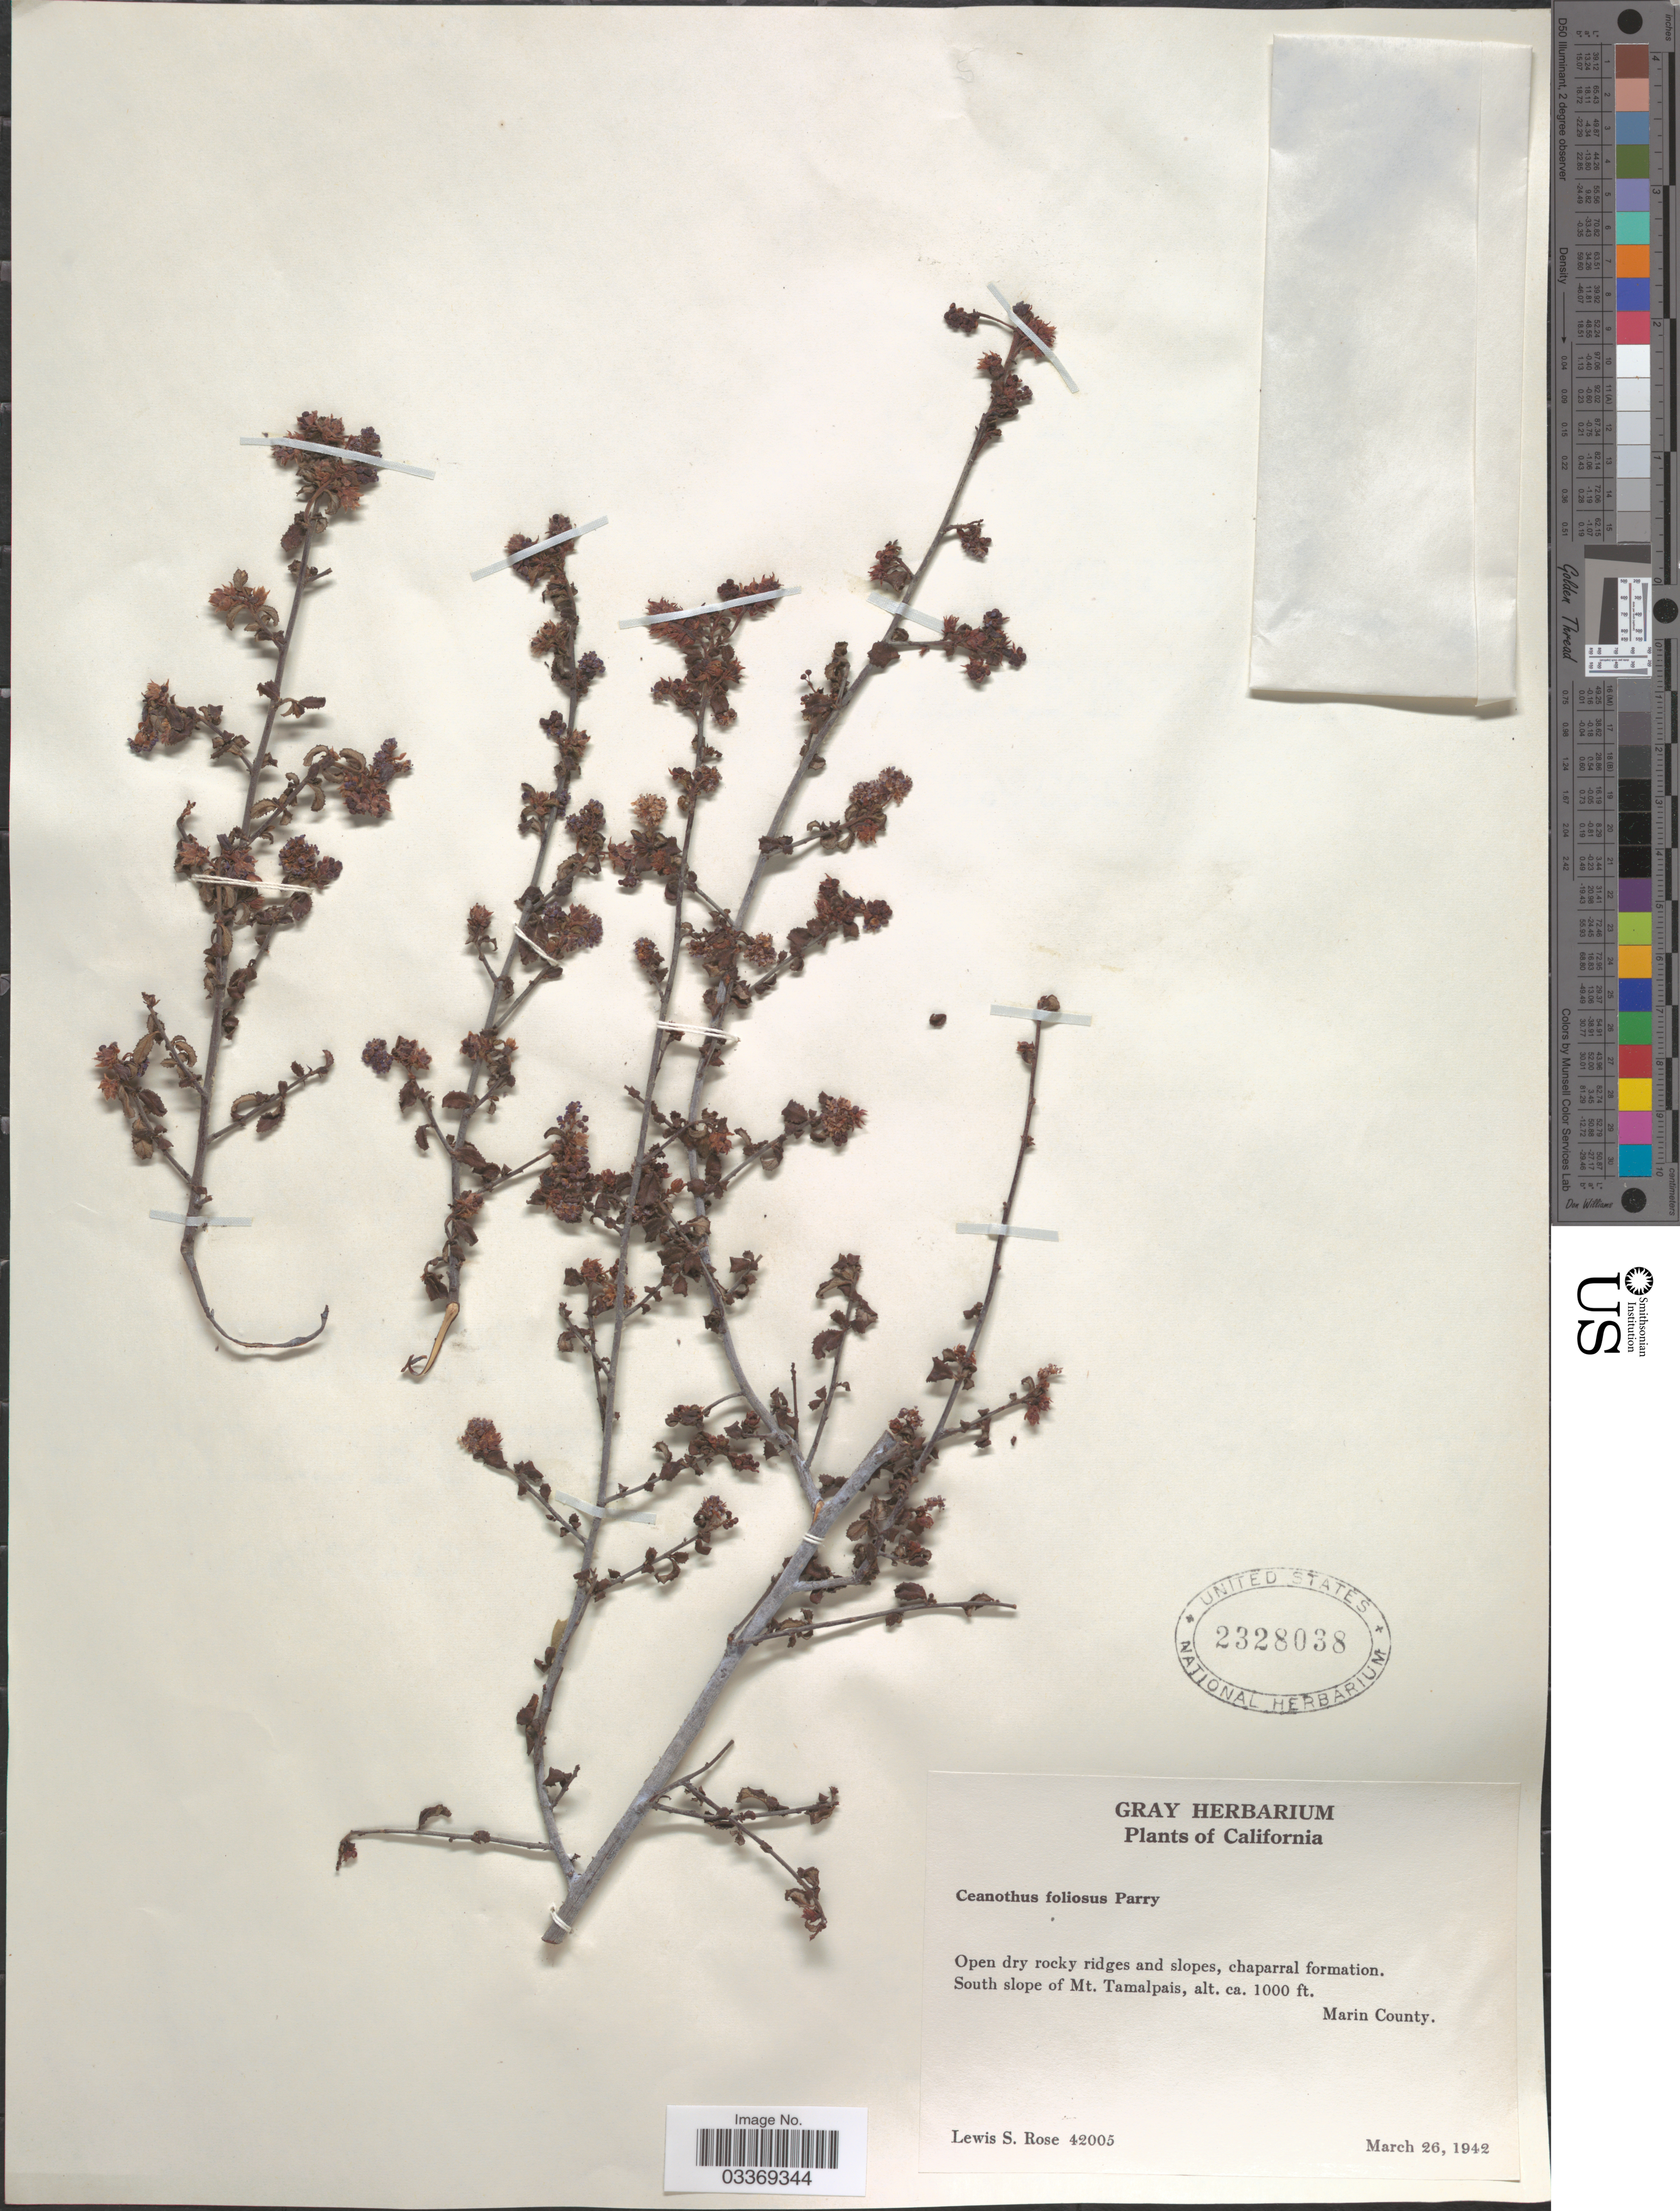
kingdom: Plantae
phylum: Tracheophyta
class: Magnoliopsida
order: Rosales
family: Rhamnaceae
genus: Ceanothus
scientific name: Ceanothus foliosus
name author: Parry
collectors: L. S. Rose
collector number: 42005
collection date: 1942-03-26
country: United States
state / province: California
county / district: Marin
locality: South slope of Mt. Tamalpais, Marin County.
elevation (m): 305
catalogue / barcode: US 2328038